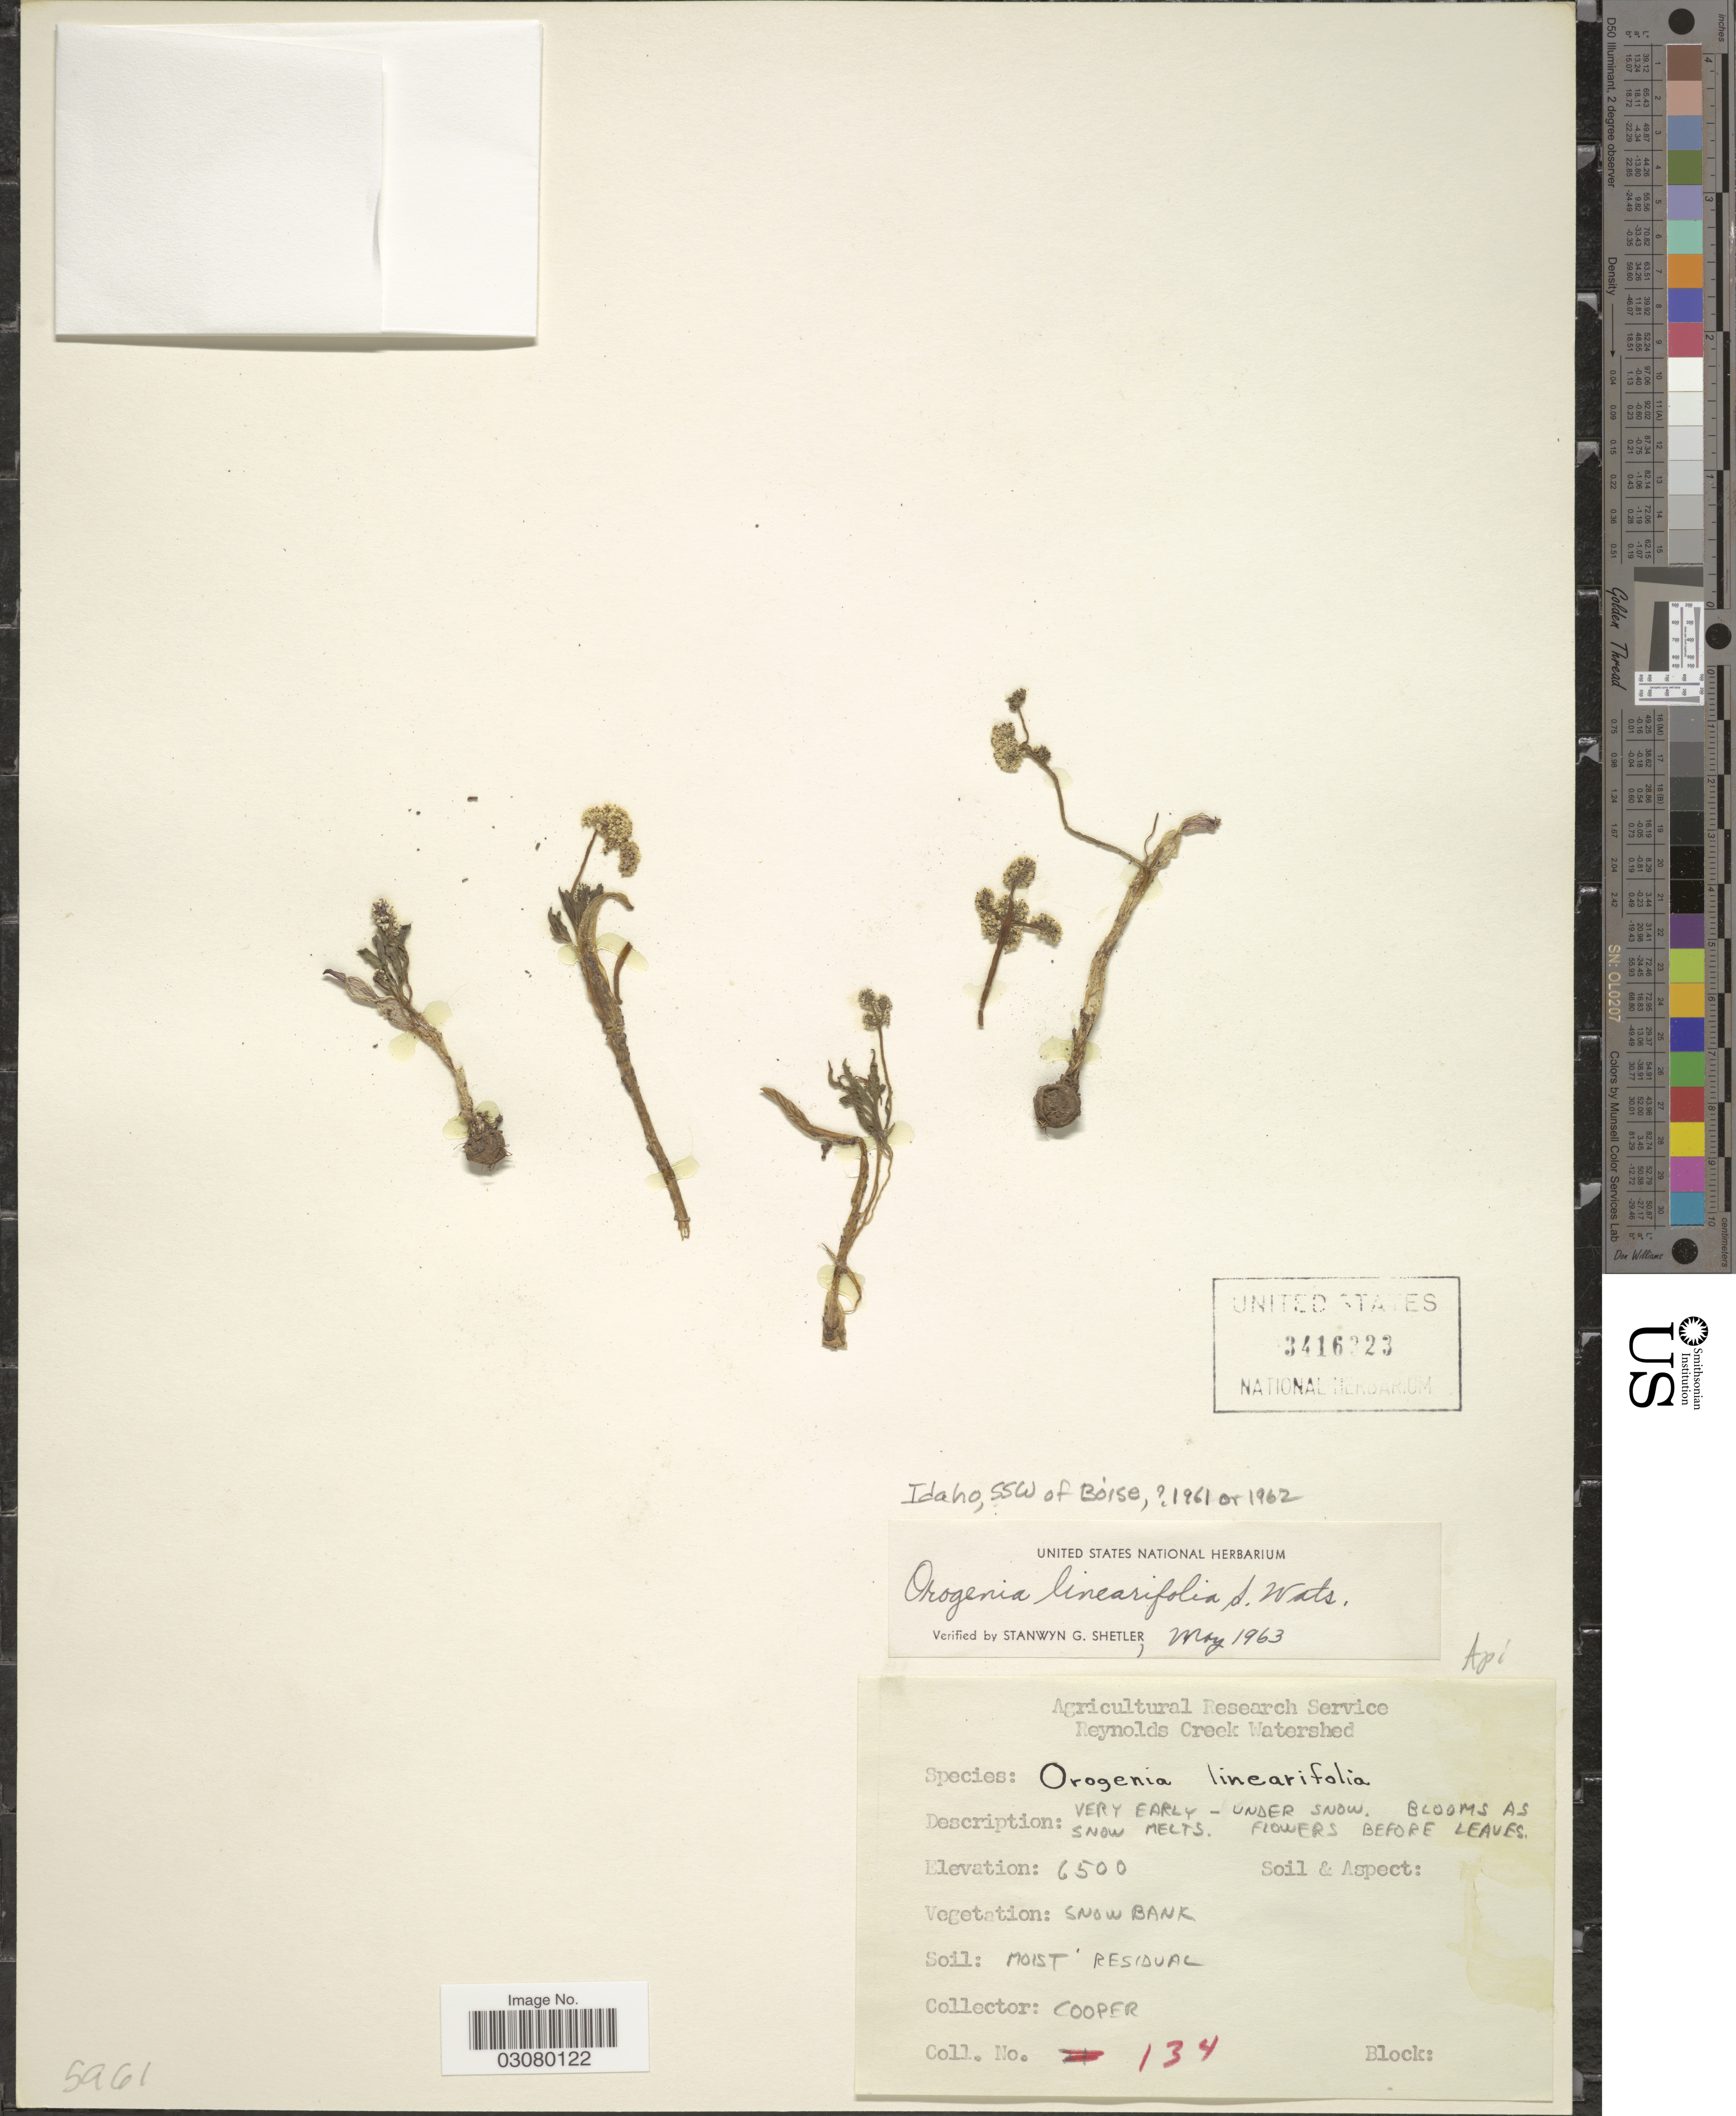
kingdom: Plantae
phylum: Tracheophyta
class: Magnoliopsida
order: Apiales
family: Apiaceae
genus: Orogenia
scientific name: Orogenia linearifolia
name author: S. Watson in C. King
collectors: -- Cooper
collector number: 134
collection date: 1961/1962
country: United States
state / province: Idaho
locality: SSW of Boise.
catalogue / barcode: US 3416323